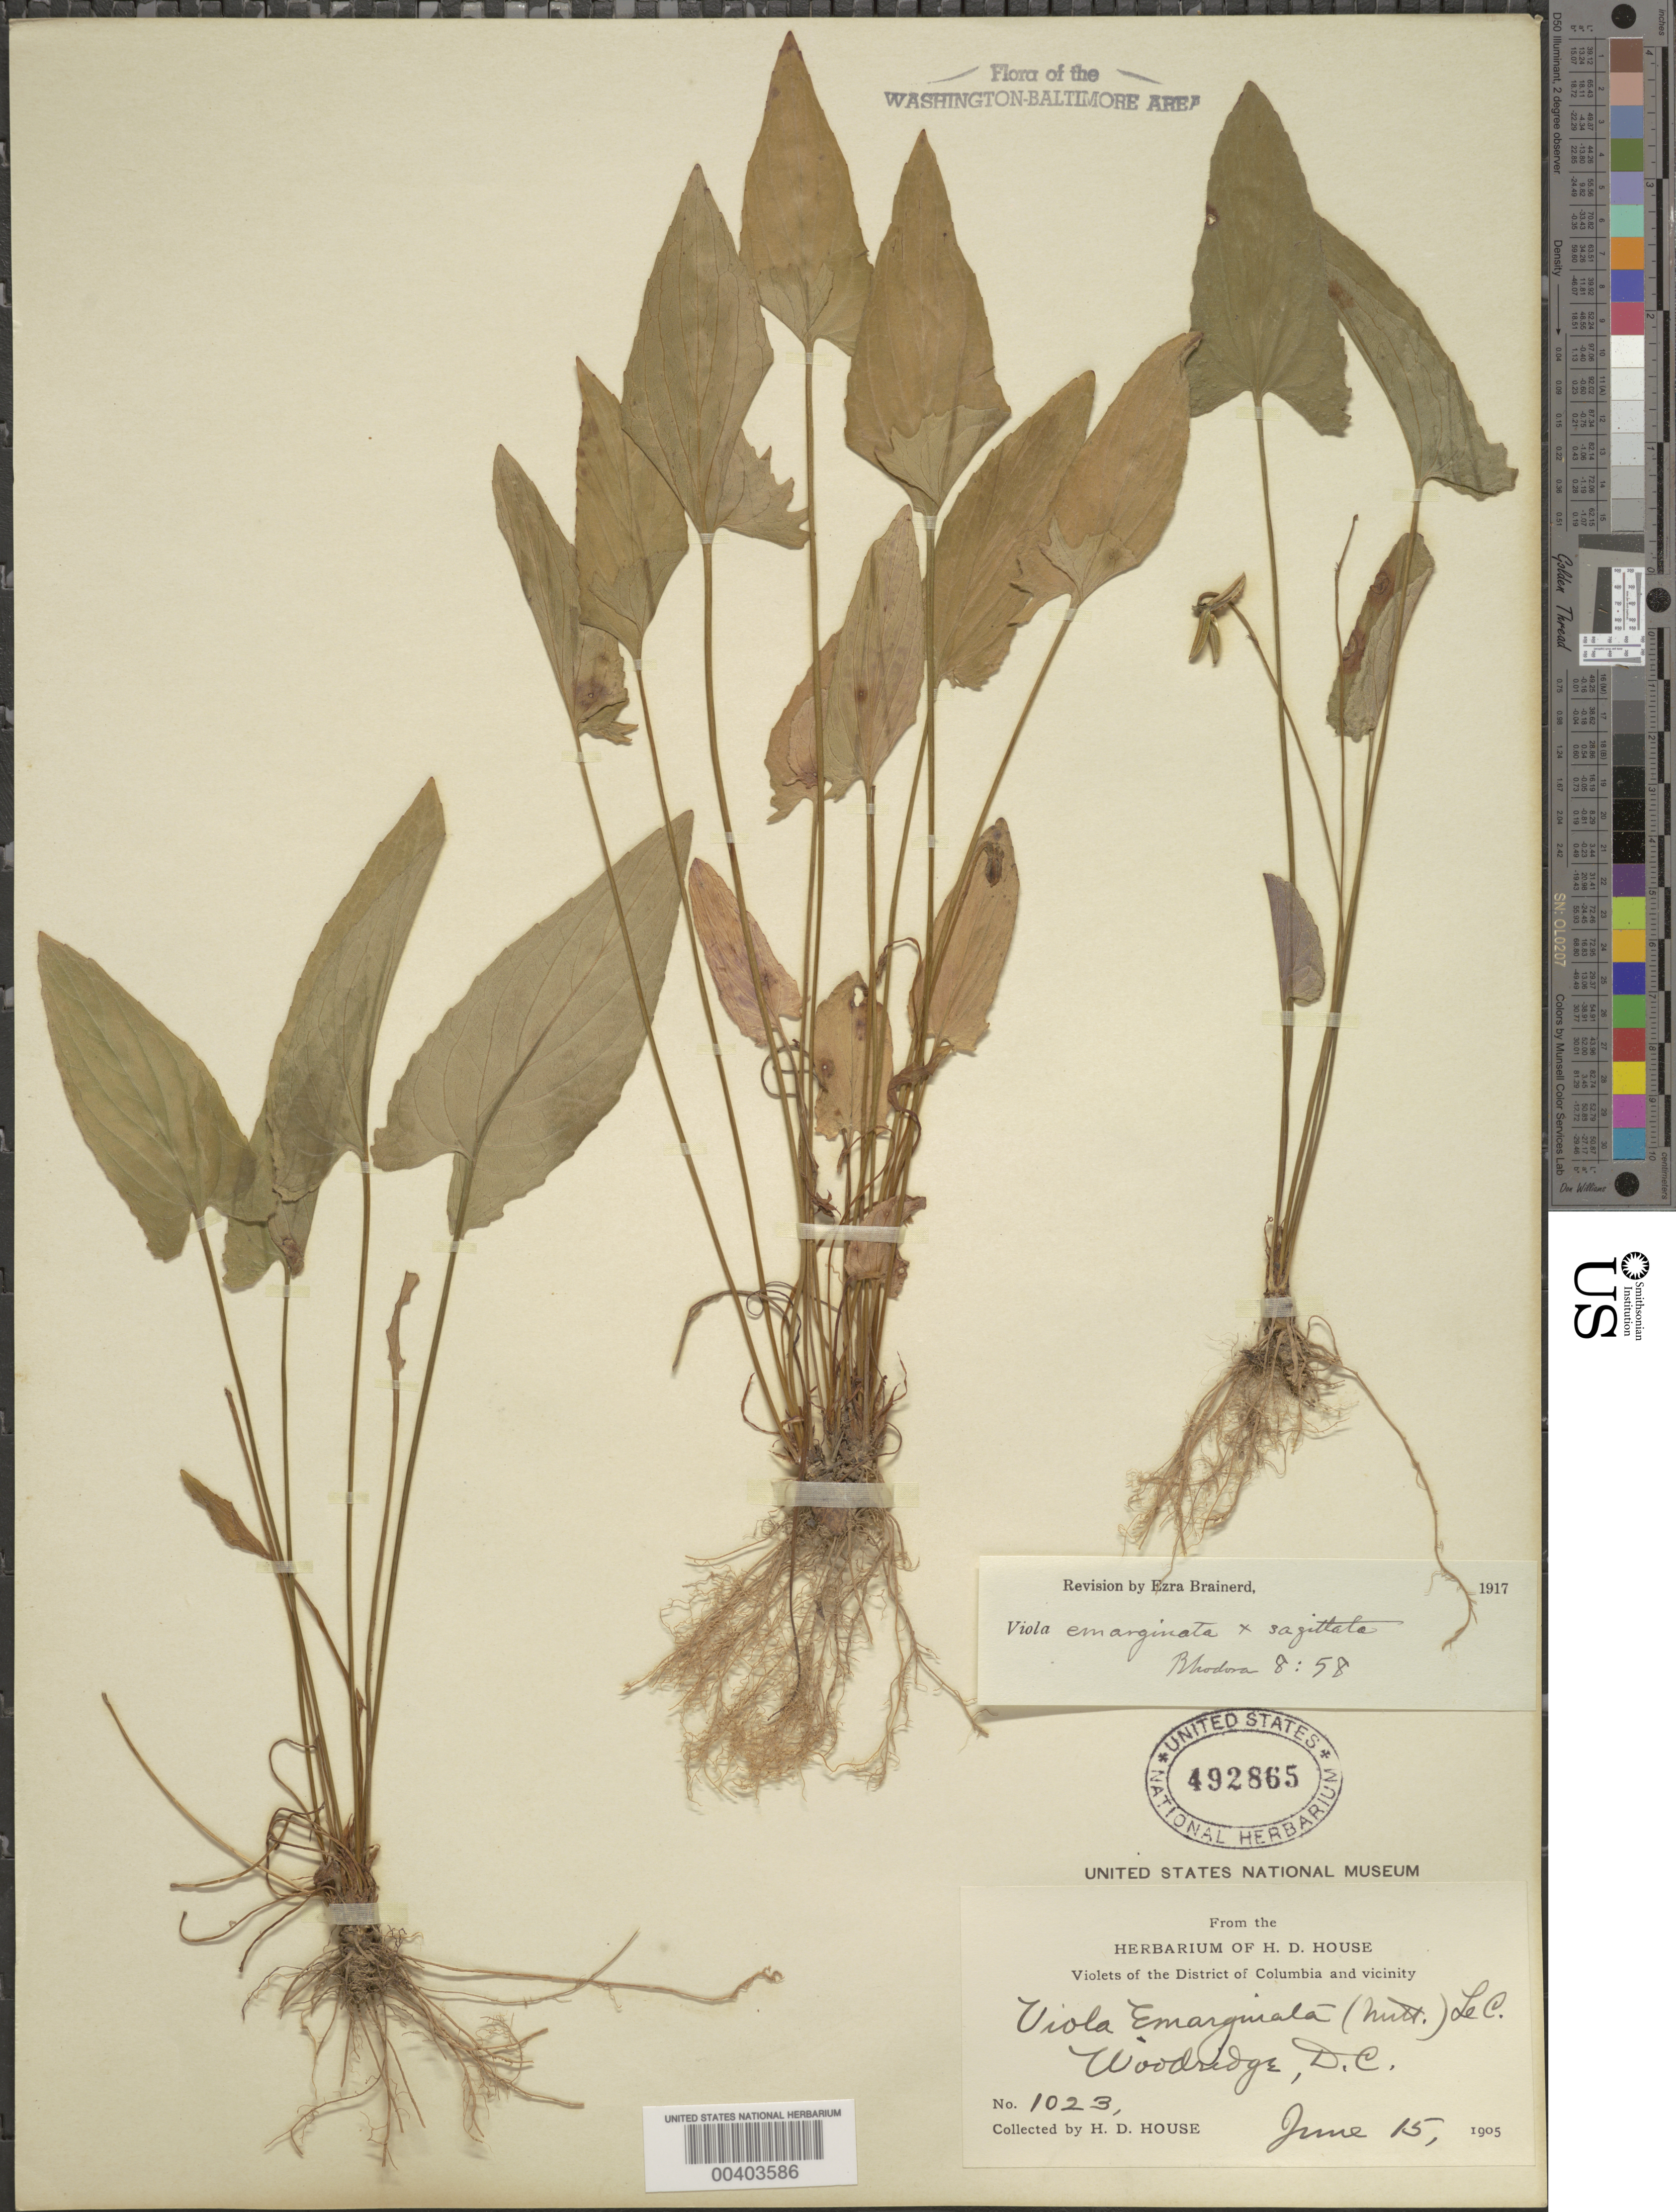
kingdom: Plantae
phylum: Tracheophyta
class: Magnoliopsida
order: Malpighiales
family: Violaceae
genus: Viola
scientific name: Viola sagittata var. sagittata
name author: Aiton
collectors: H. D. House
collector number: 1023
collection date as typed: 15 Jun 1905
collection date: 1905-06-15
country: United States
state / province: District of Columbia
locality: Woodridge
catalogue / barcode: US 492865